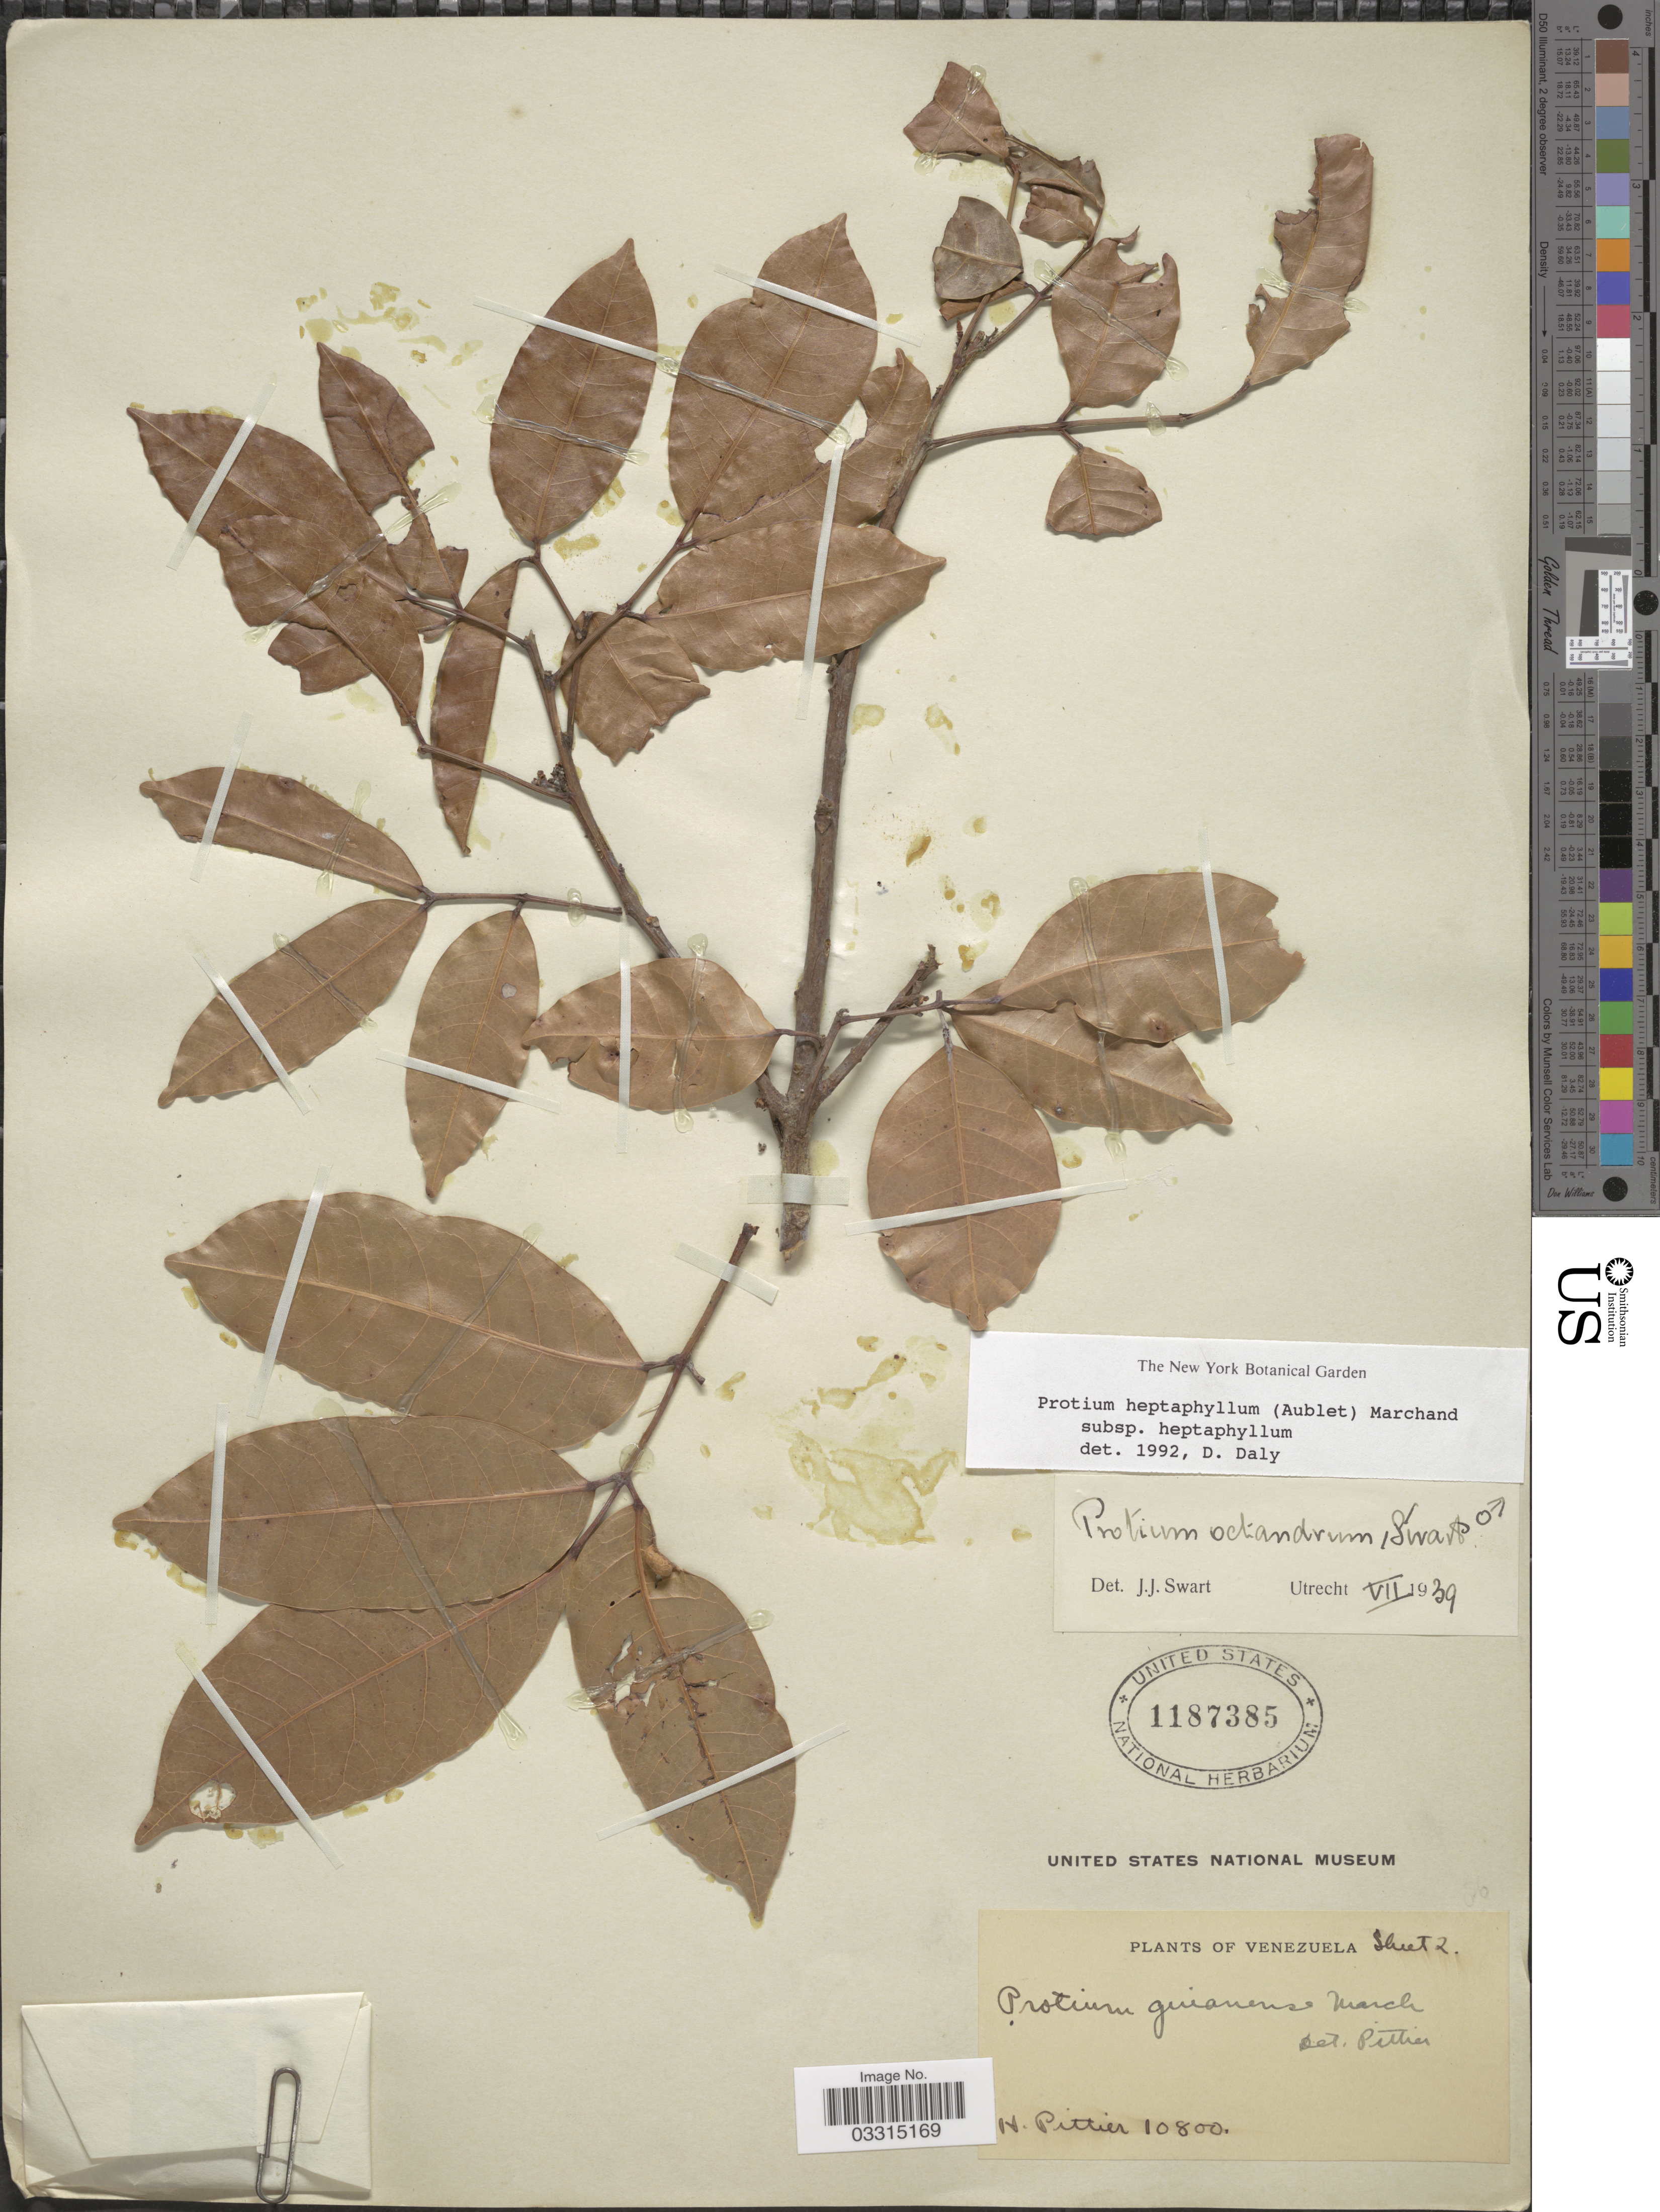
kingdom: Plantae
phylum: Tracheophyta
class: Magnoliopsida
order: Sapindales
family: Burseraceae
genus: Protium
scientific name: Protium heptaphyllum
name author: (Aubl.) Marchand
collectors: H. F. Pittier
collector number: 10800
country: Venezuela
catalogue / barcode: US 1187385